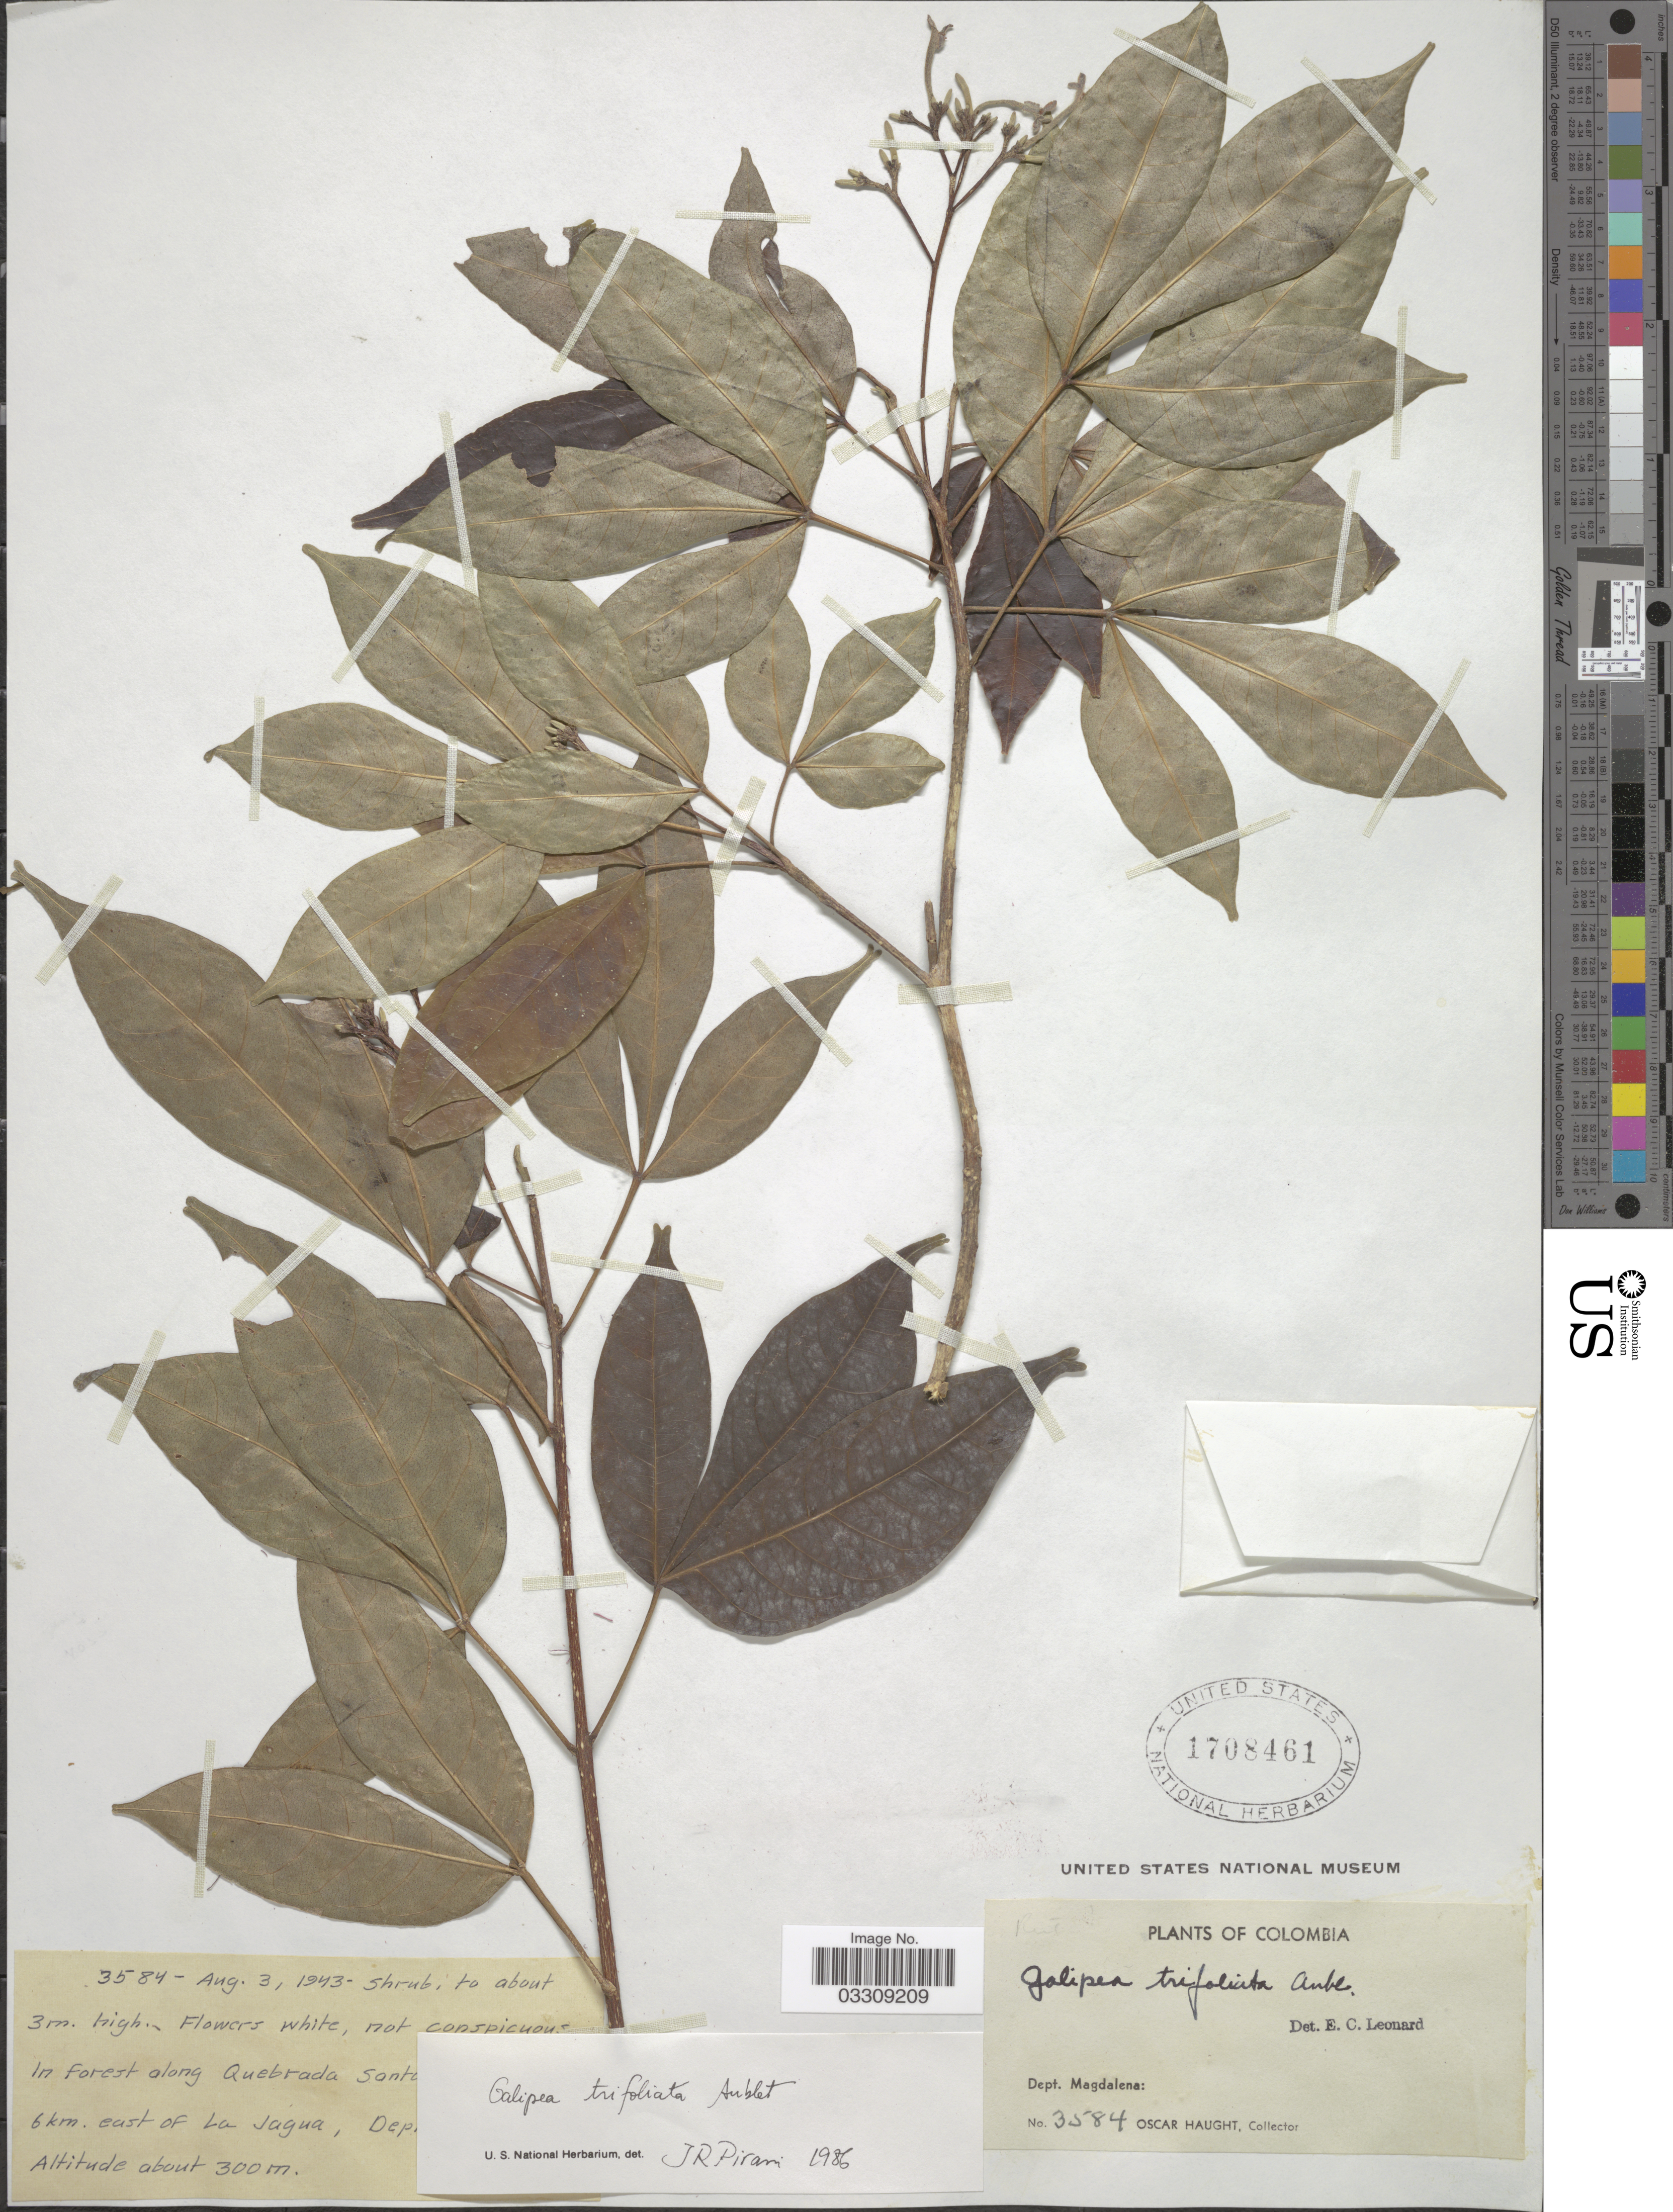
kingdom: Plantae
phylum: Tracheophyta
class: Magnoliopsida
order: Sapindales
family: Rutaceae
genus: Galipea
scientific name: Galipea trifoliata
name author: Aubl.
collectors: O. Haught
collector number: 3584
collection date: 1943-08-03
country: Colombia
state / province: Magdalena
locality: Dept. Magdalena. In forest along Quebrada Sant [illegible text] 6 km. east of La Jahua.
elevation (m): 300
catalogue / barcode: US 1708461